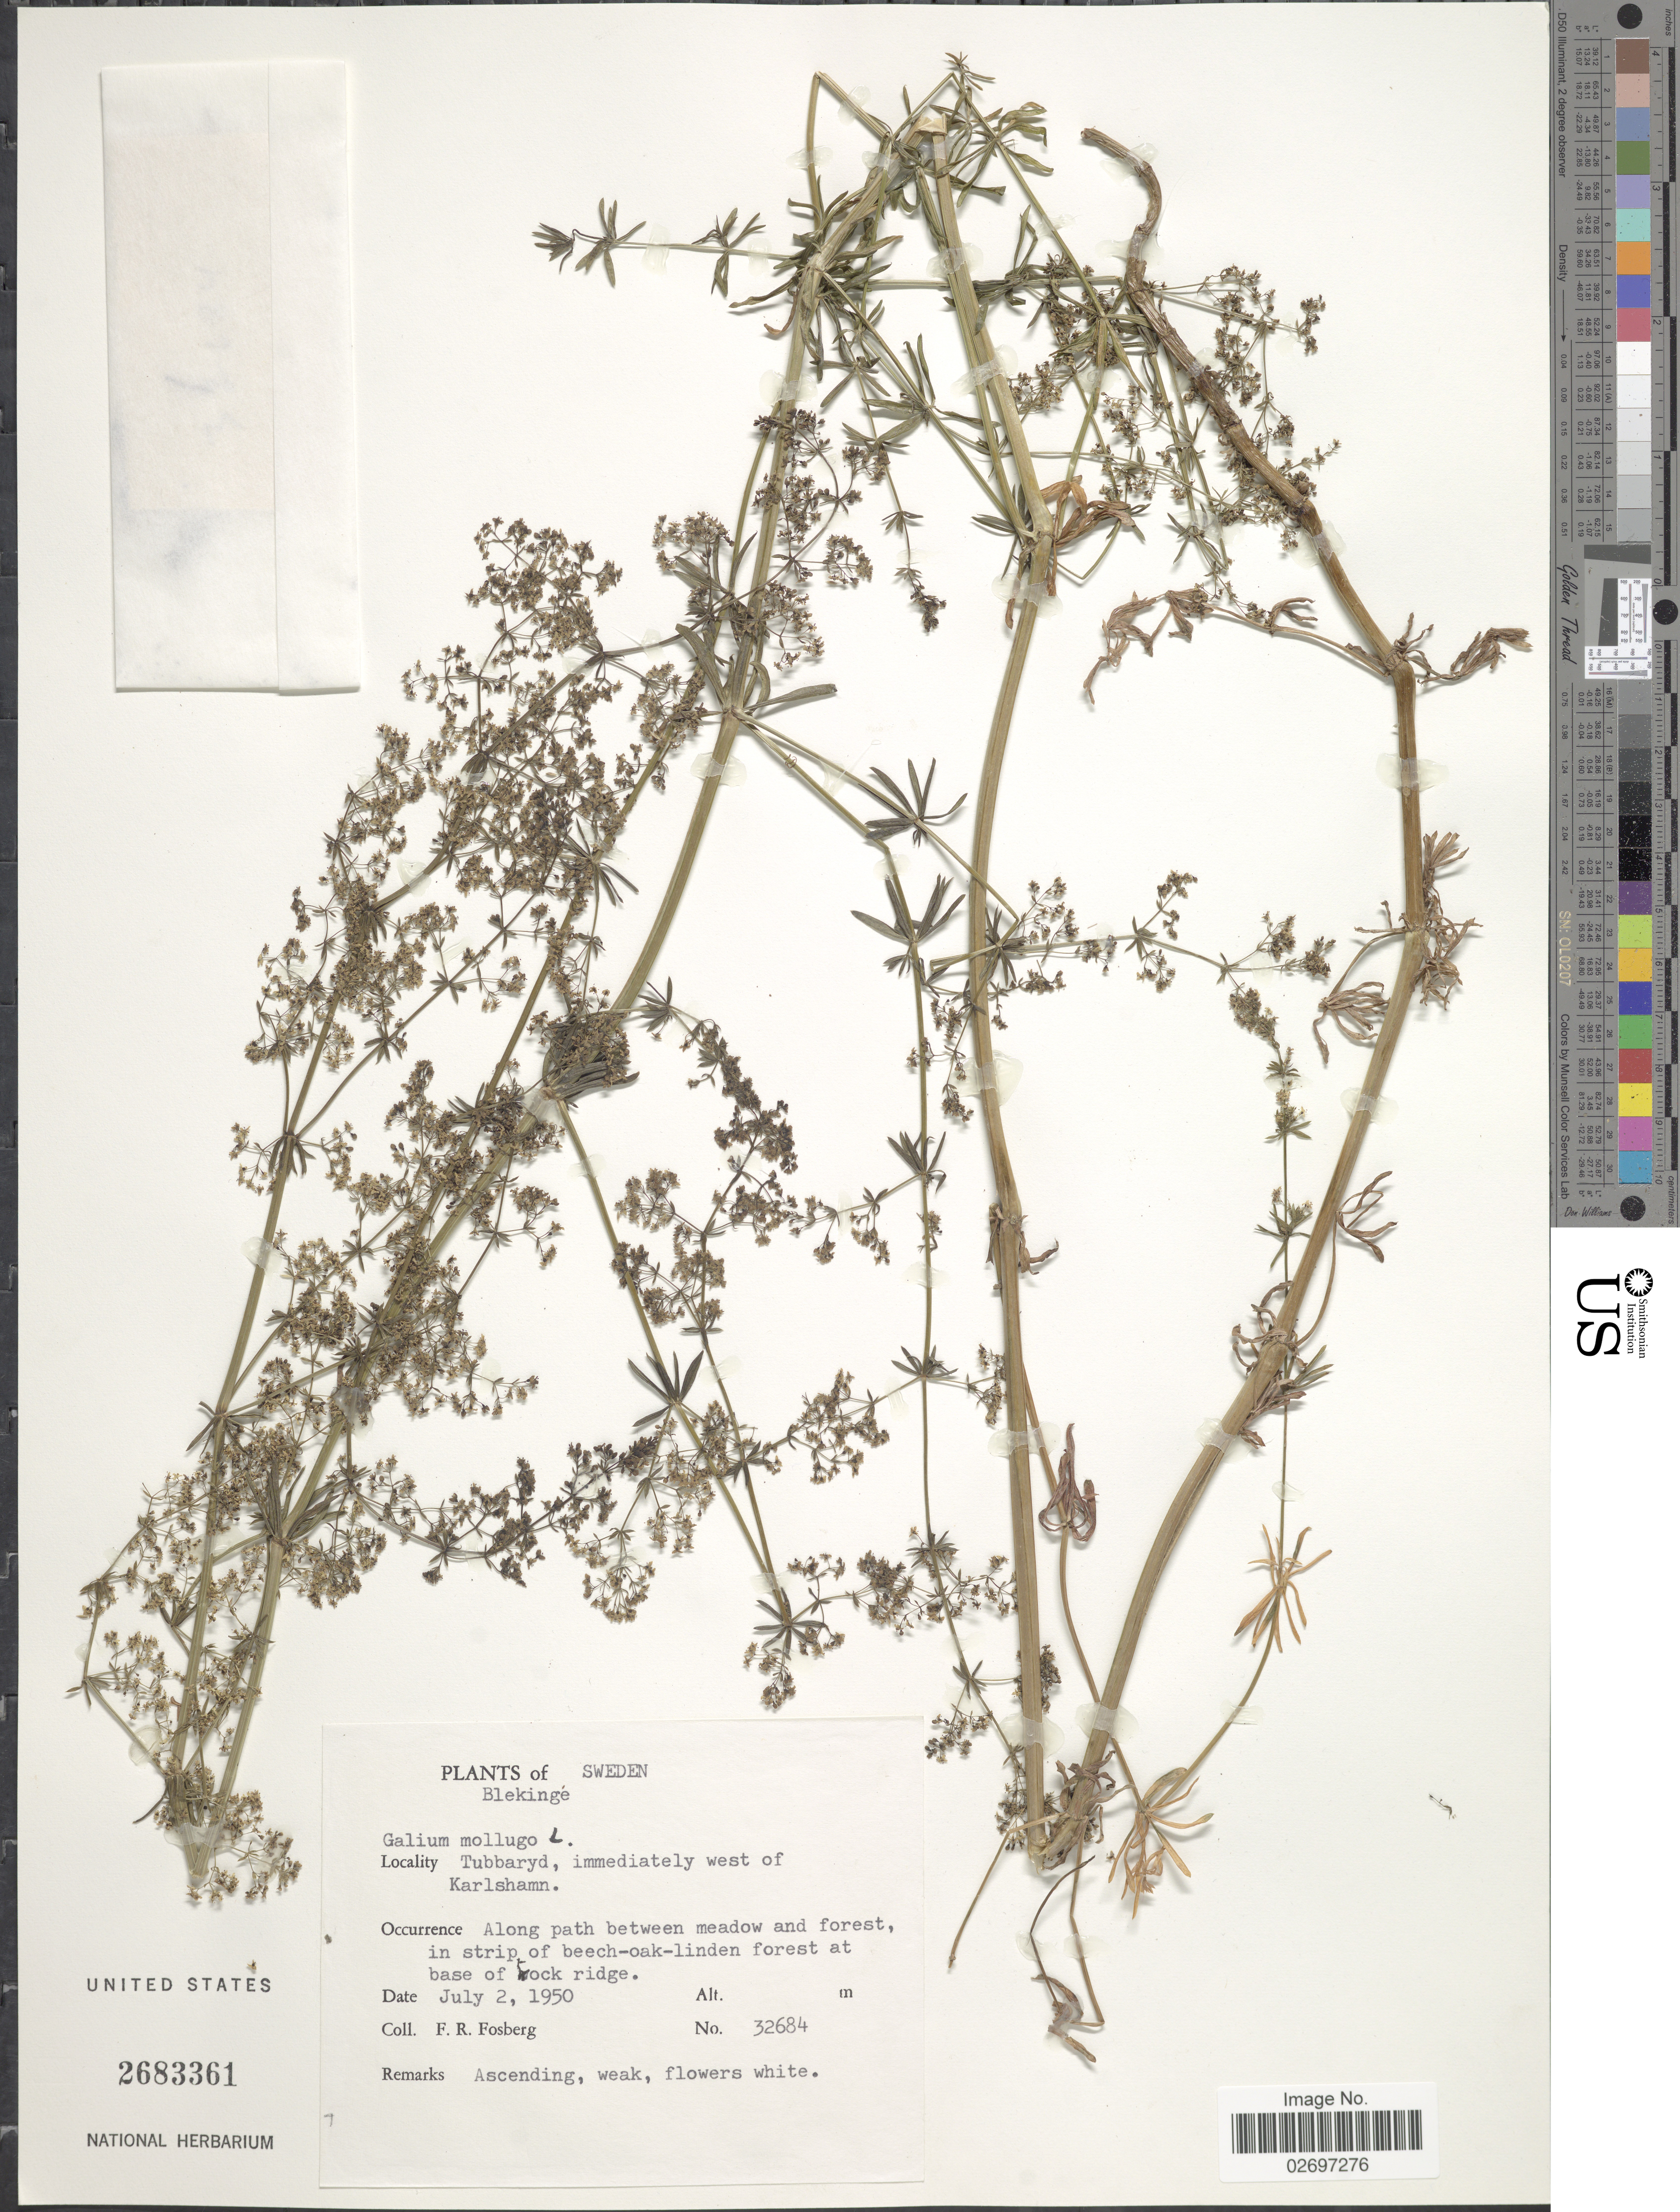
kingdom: Plantae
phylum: Tracheophyta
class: Magnoliopsida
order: Gentianales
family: Rubiaceae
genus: Galium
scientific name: Galium mollugo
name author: L.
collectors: F. R. Fosberg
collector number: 32684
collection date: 1950-07-02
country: Sweden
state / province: Blekinge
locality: Tubbaryd, immediately west of Karlshamn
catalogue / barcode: US 2683361